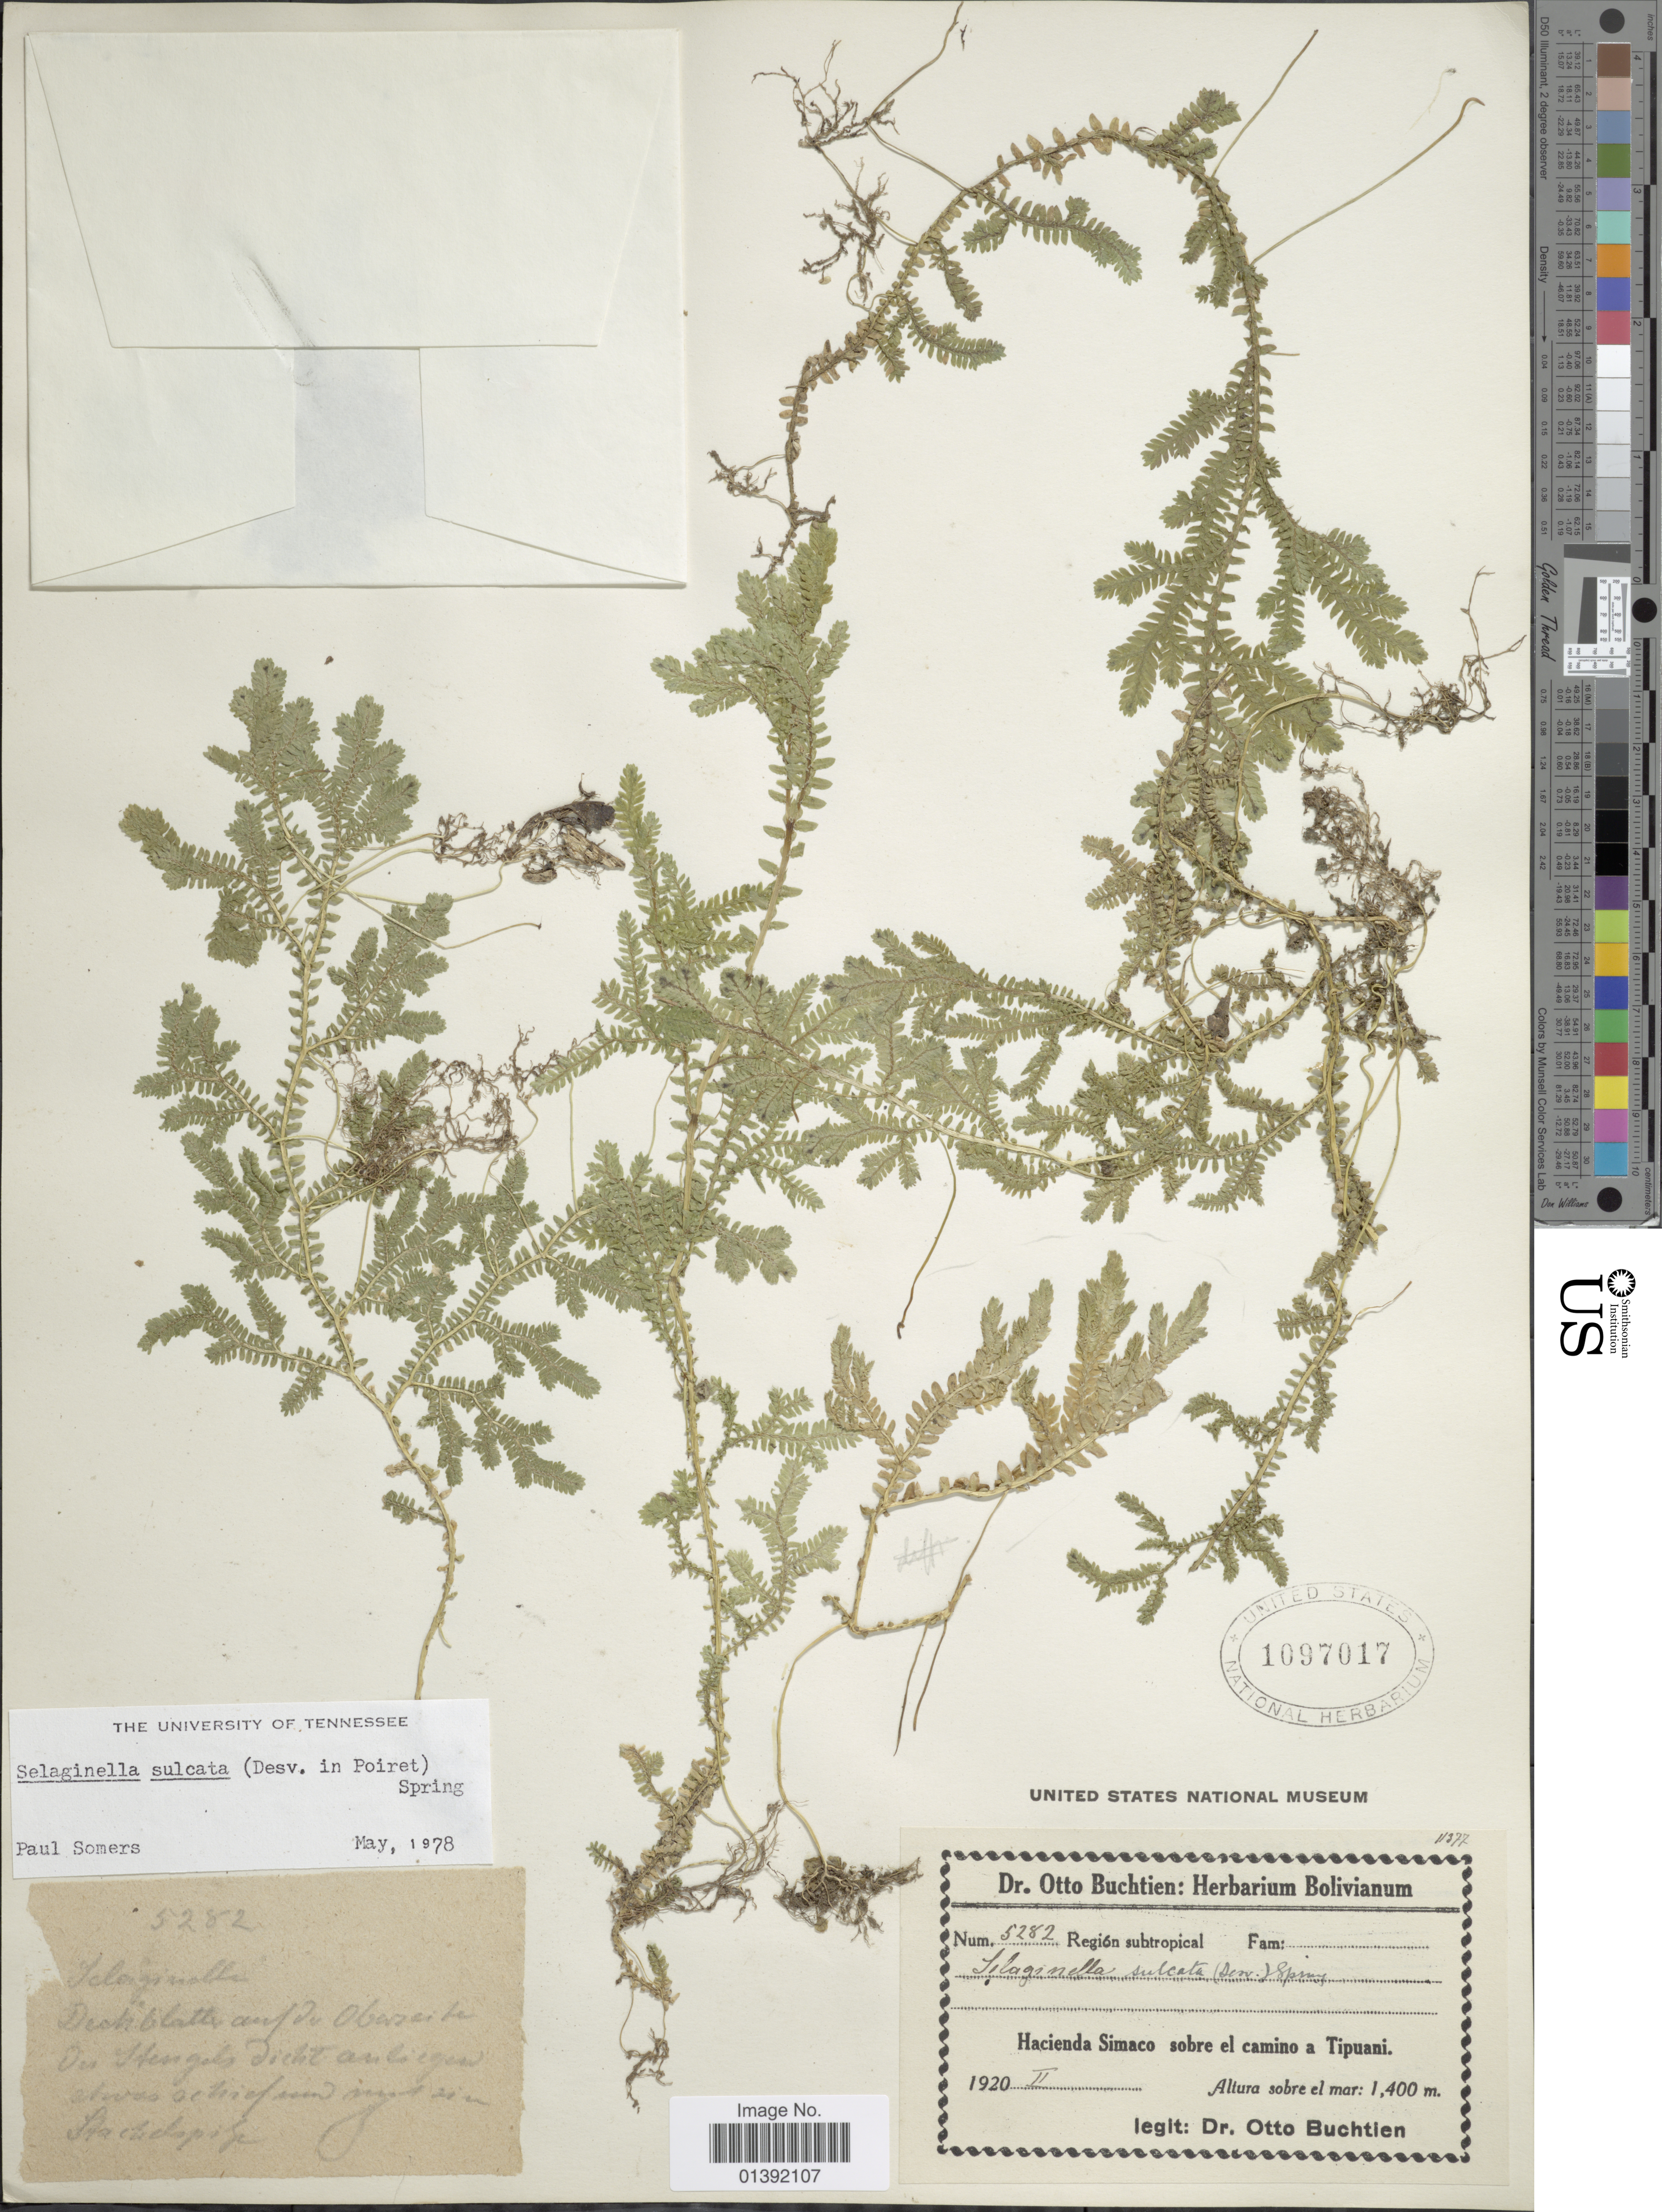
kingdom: Plantae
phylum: Tracheophyta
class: Lycopodiopsida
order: Selaginellales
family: Selaginellaceae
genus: Selaginella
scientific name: Selaginella sulcata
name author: (Desv. ex Poir.) Spring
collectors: O. Buchtien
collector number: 5282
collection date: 1920-02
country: Bolivia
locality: Hacienda Simaco sobre el camino a Tipuani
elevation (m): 1400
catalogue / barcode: US 1097017